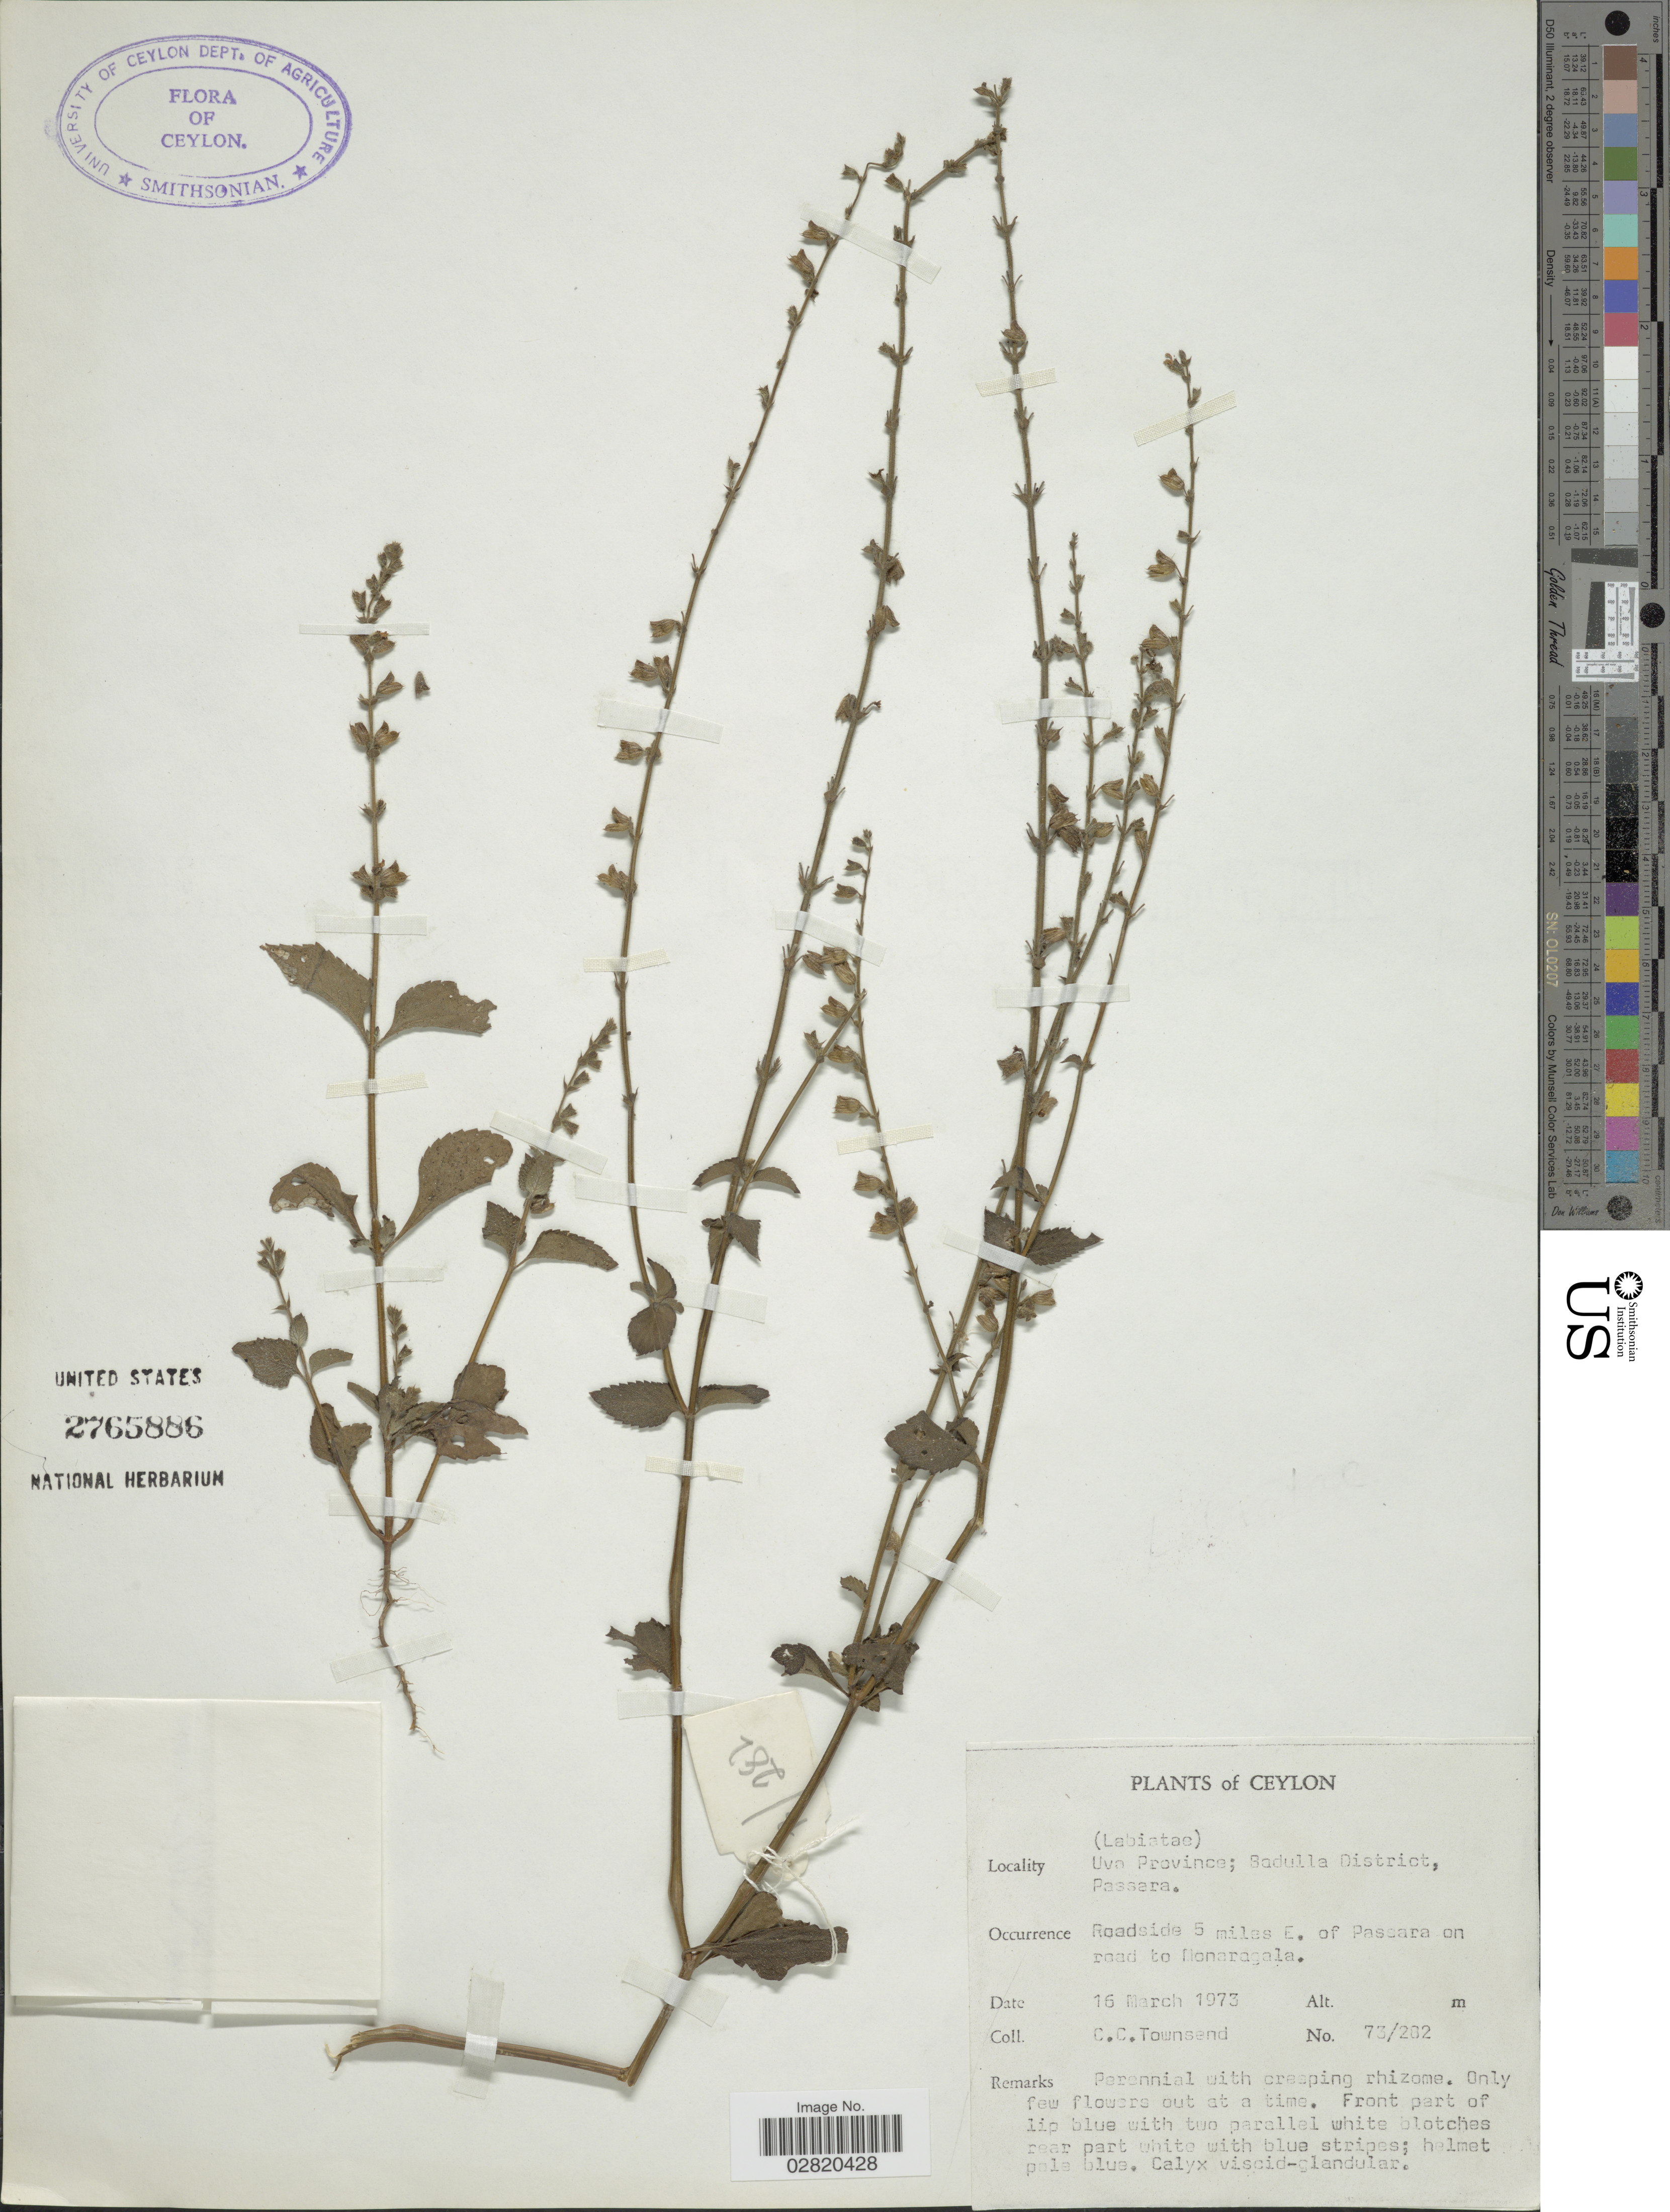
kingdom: Plantae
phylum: Tracheophyta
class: Magnoliopsida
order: Lamiales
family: Lamiaceae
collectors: C. Townsend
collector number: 73/202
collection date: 1973-03-16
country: Sri Lanka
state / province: Uva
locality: Ceylon. Badulla District, Passara. Roadside 5 miles E. of Passara on road to Monaragala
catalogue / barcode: US 2765886